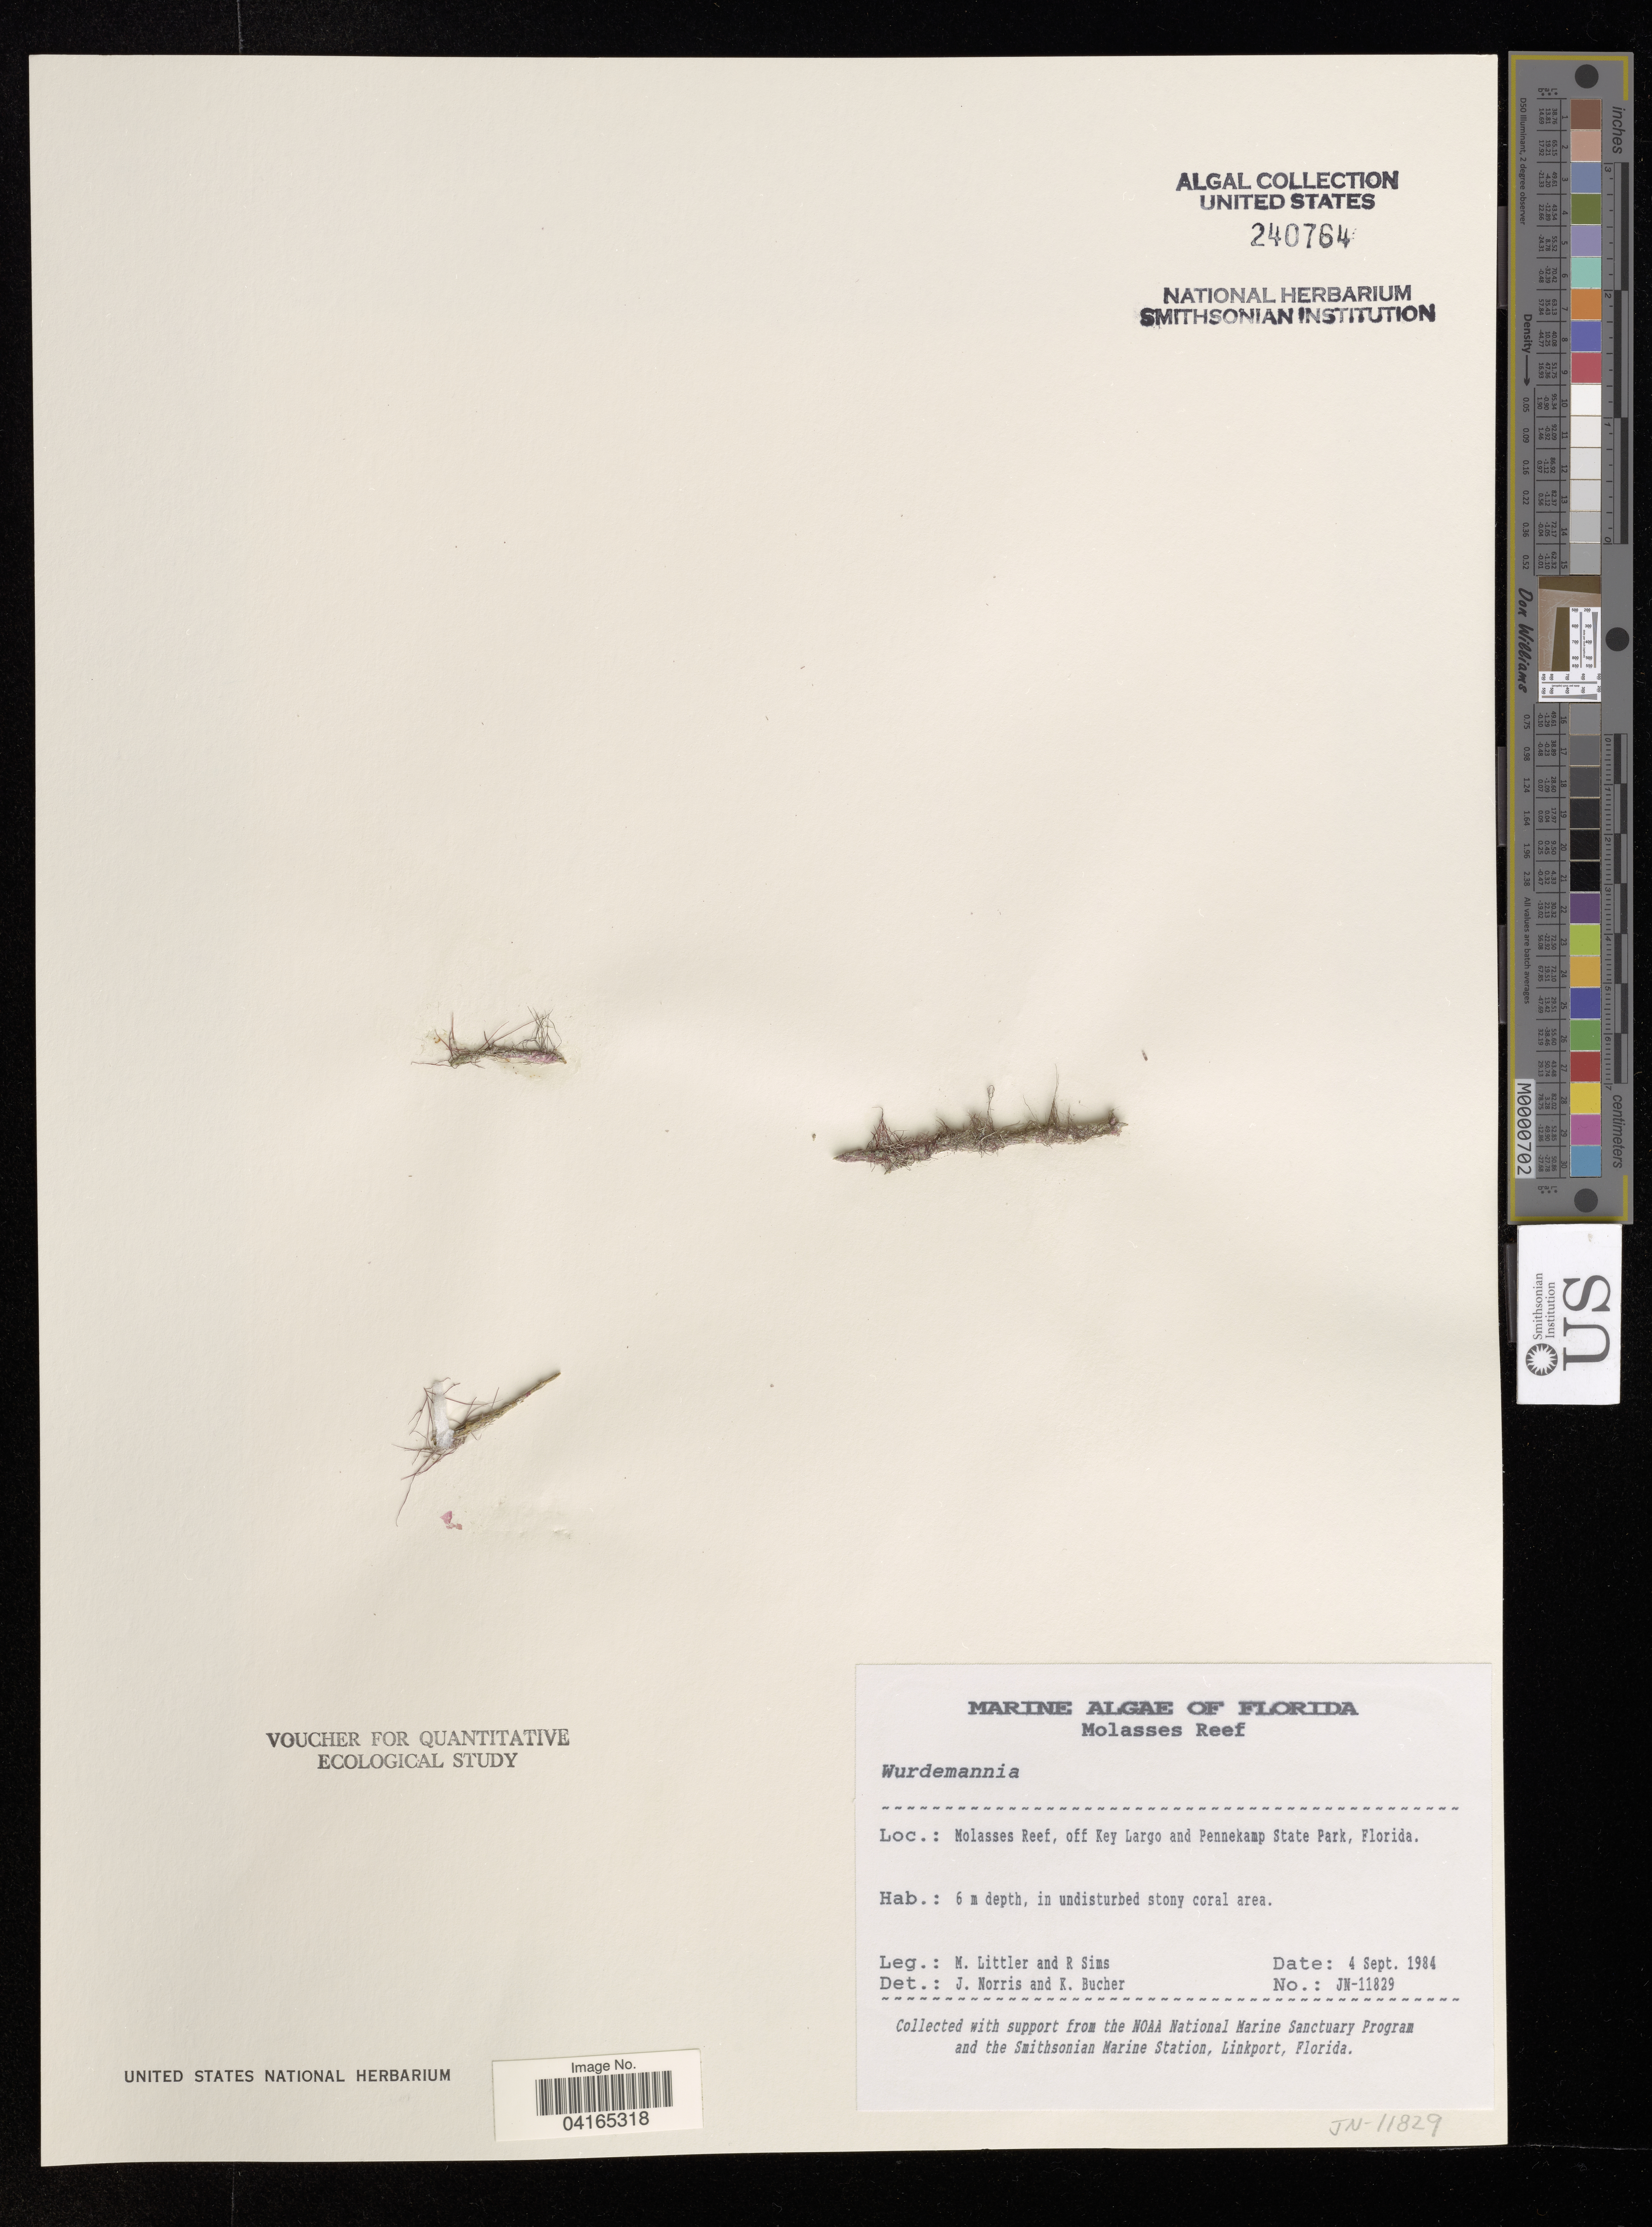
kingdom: Plantae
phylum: Rhodophyta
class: Florideophyceae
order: Gigartinales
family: Solieriaceae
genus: Wurdemannia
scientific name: Wurdemannia sp.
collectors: M. M. Littler & R. H. Sims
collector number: JN-11829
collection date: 1984-09-04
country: United States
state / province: Florida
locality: Molasses Reef, off Key Largo and Pennekamp State Park, Florida.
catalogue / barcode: US 240764